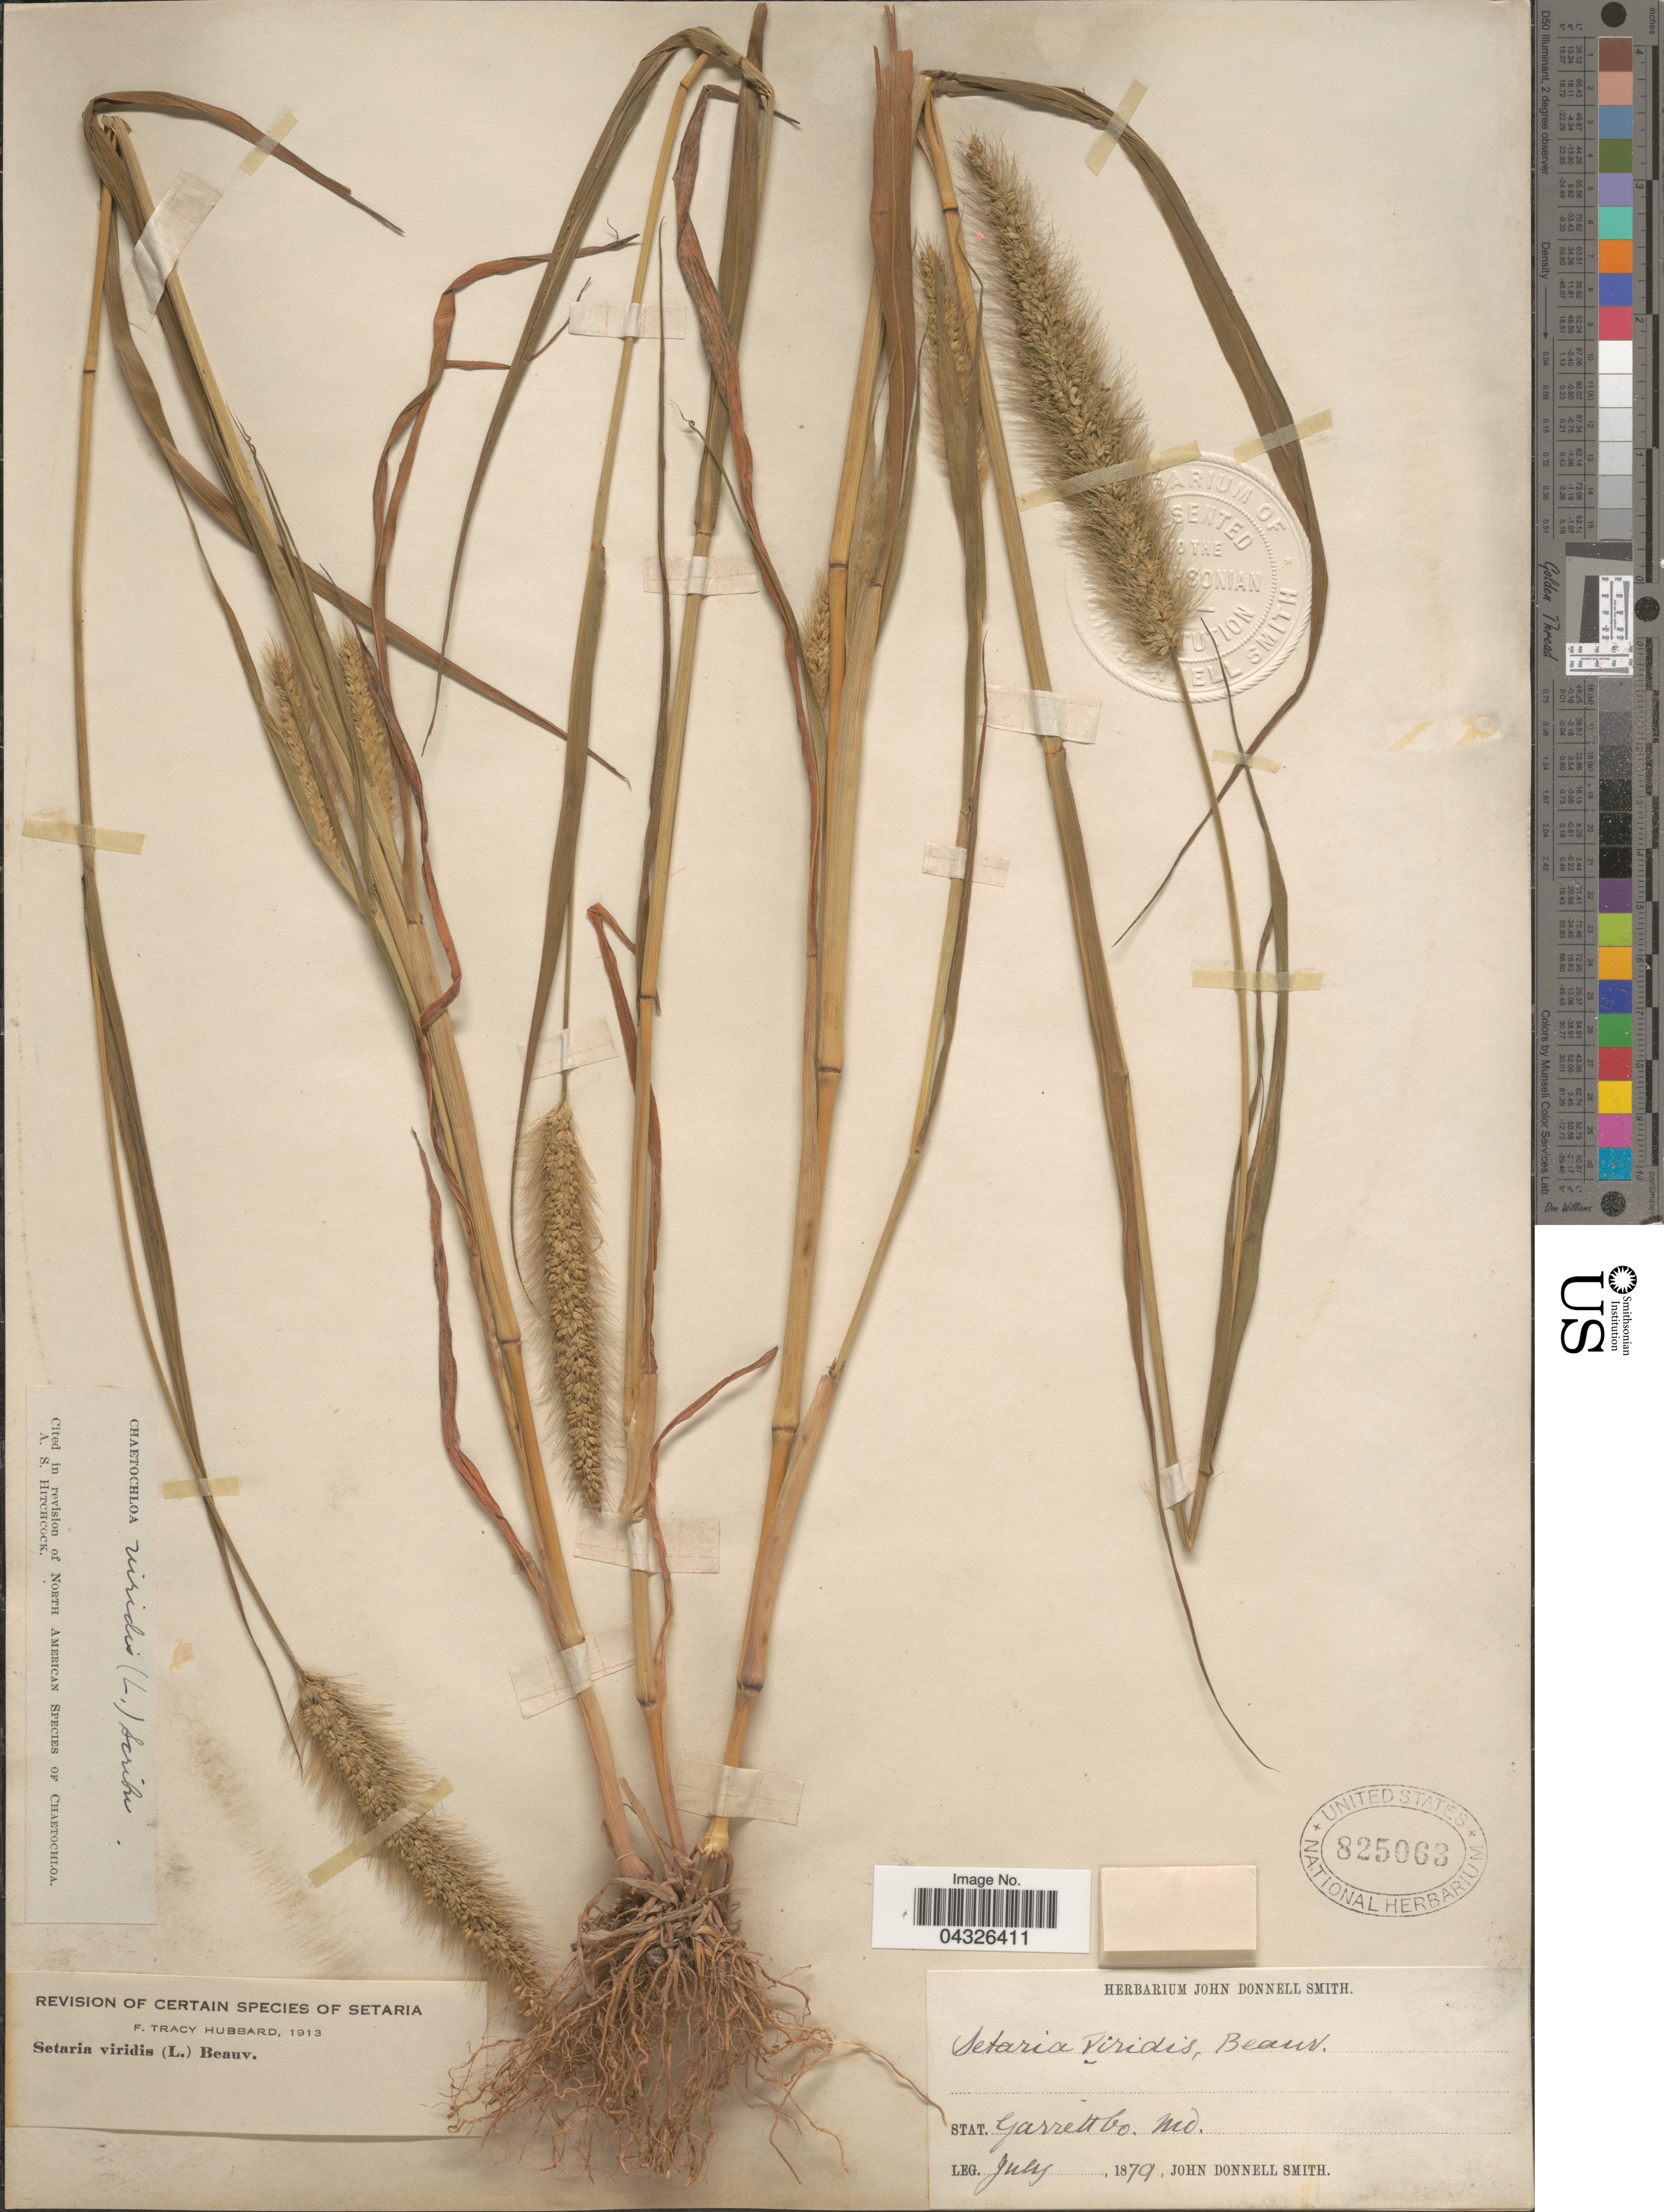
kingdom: Plantae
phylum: Tracheophyta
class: Liliopsida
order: Poales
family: Poaceae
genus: Setaria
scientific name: Setaria viridis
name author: (L.) P. Beauv.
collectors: J. Donnell Smith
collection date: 1879-07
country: United States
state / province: Maryland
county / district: Garrett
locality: Stat. Garrett Co.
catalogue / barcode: US 825063